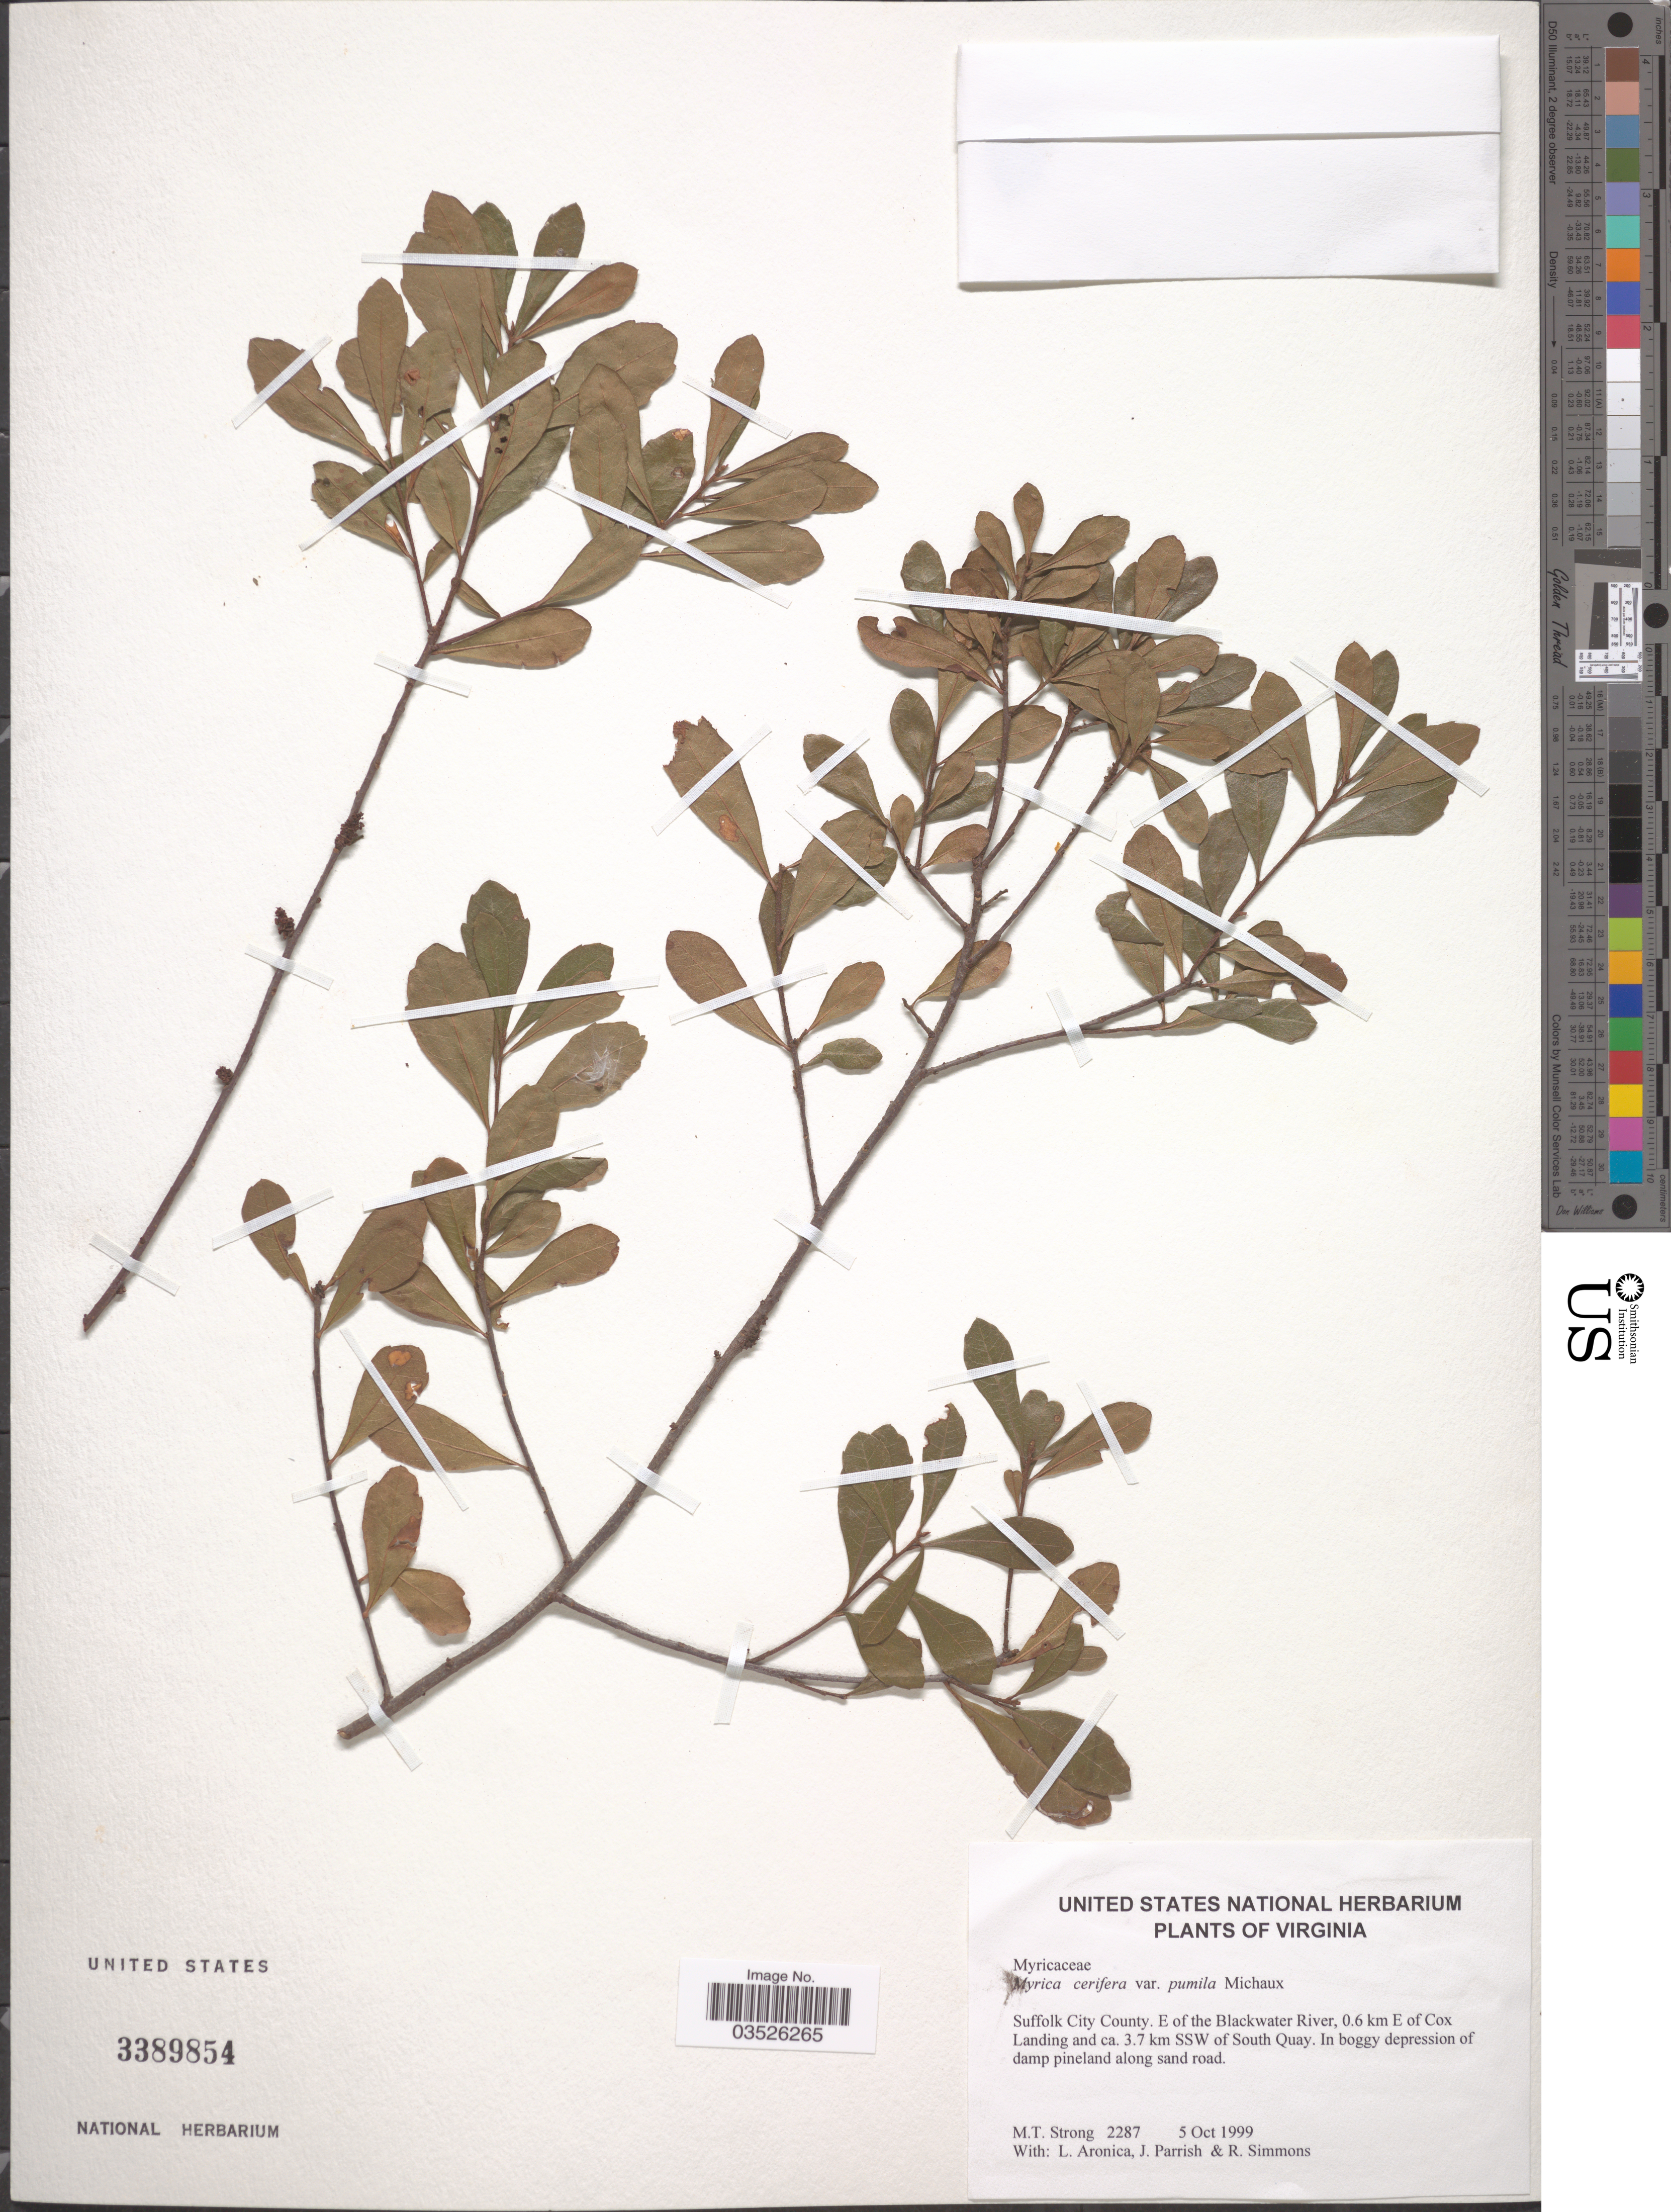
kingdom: Plantae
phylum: Tracheophyta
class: Magnoliopsida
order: Fagales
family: Myricaceae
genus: Morella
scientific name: Morella pumila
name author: (Michx.) Small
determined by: Strong, Mark T., (BOT), Smithsonian Institution - National Museum of Natural History (UNITED STATES)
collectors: M. T. Strong, L. Aronica, J. Parrish & R. Simmons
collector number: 2287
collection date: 1999-10-05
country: United States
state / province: Virginia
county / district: City of Suffolk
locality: Suffolk City County. E of the Blackwater River, 0.6 km E of Cox Landing and ca. 3.7 km SSW of South Quay.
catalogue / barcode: US 3389854